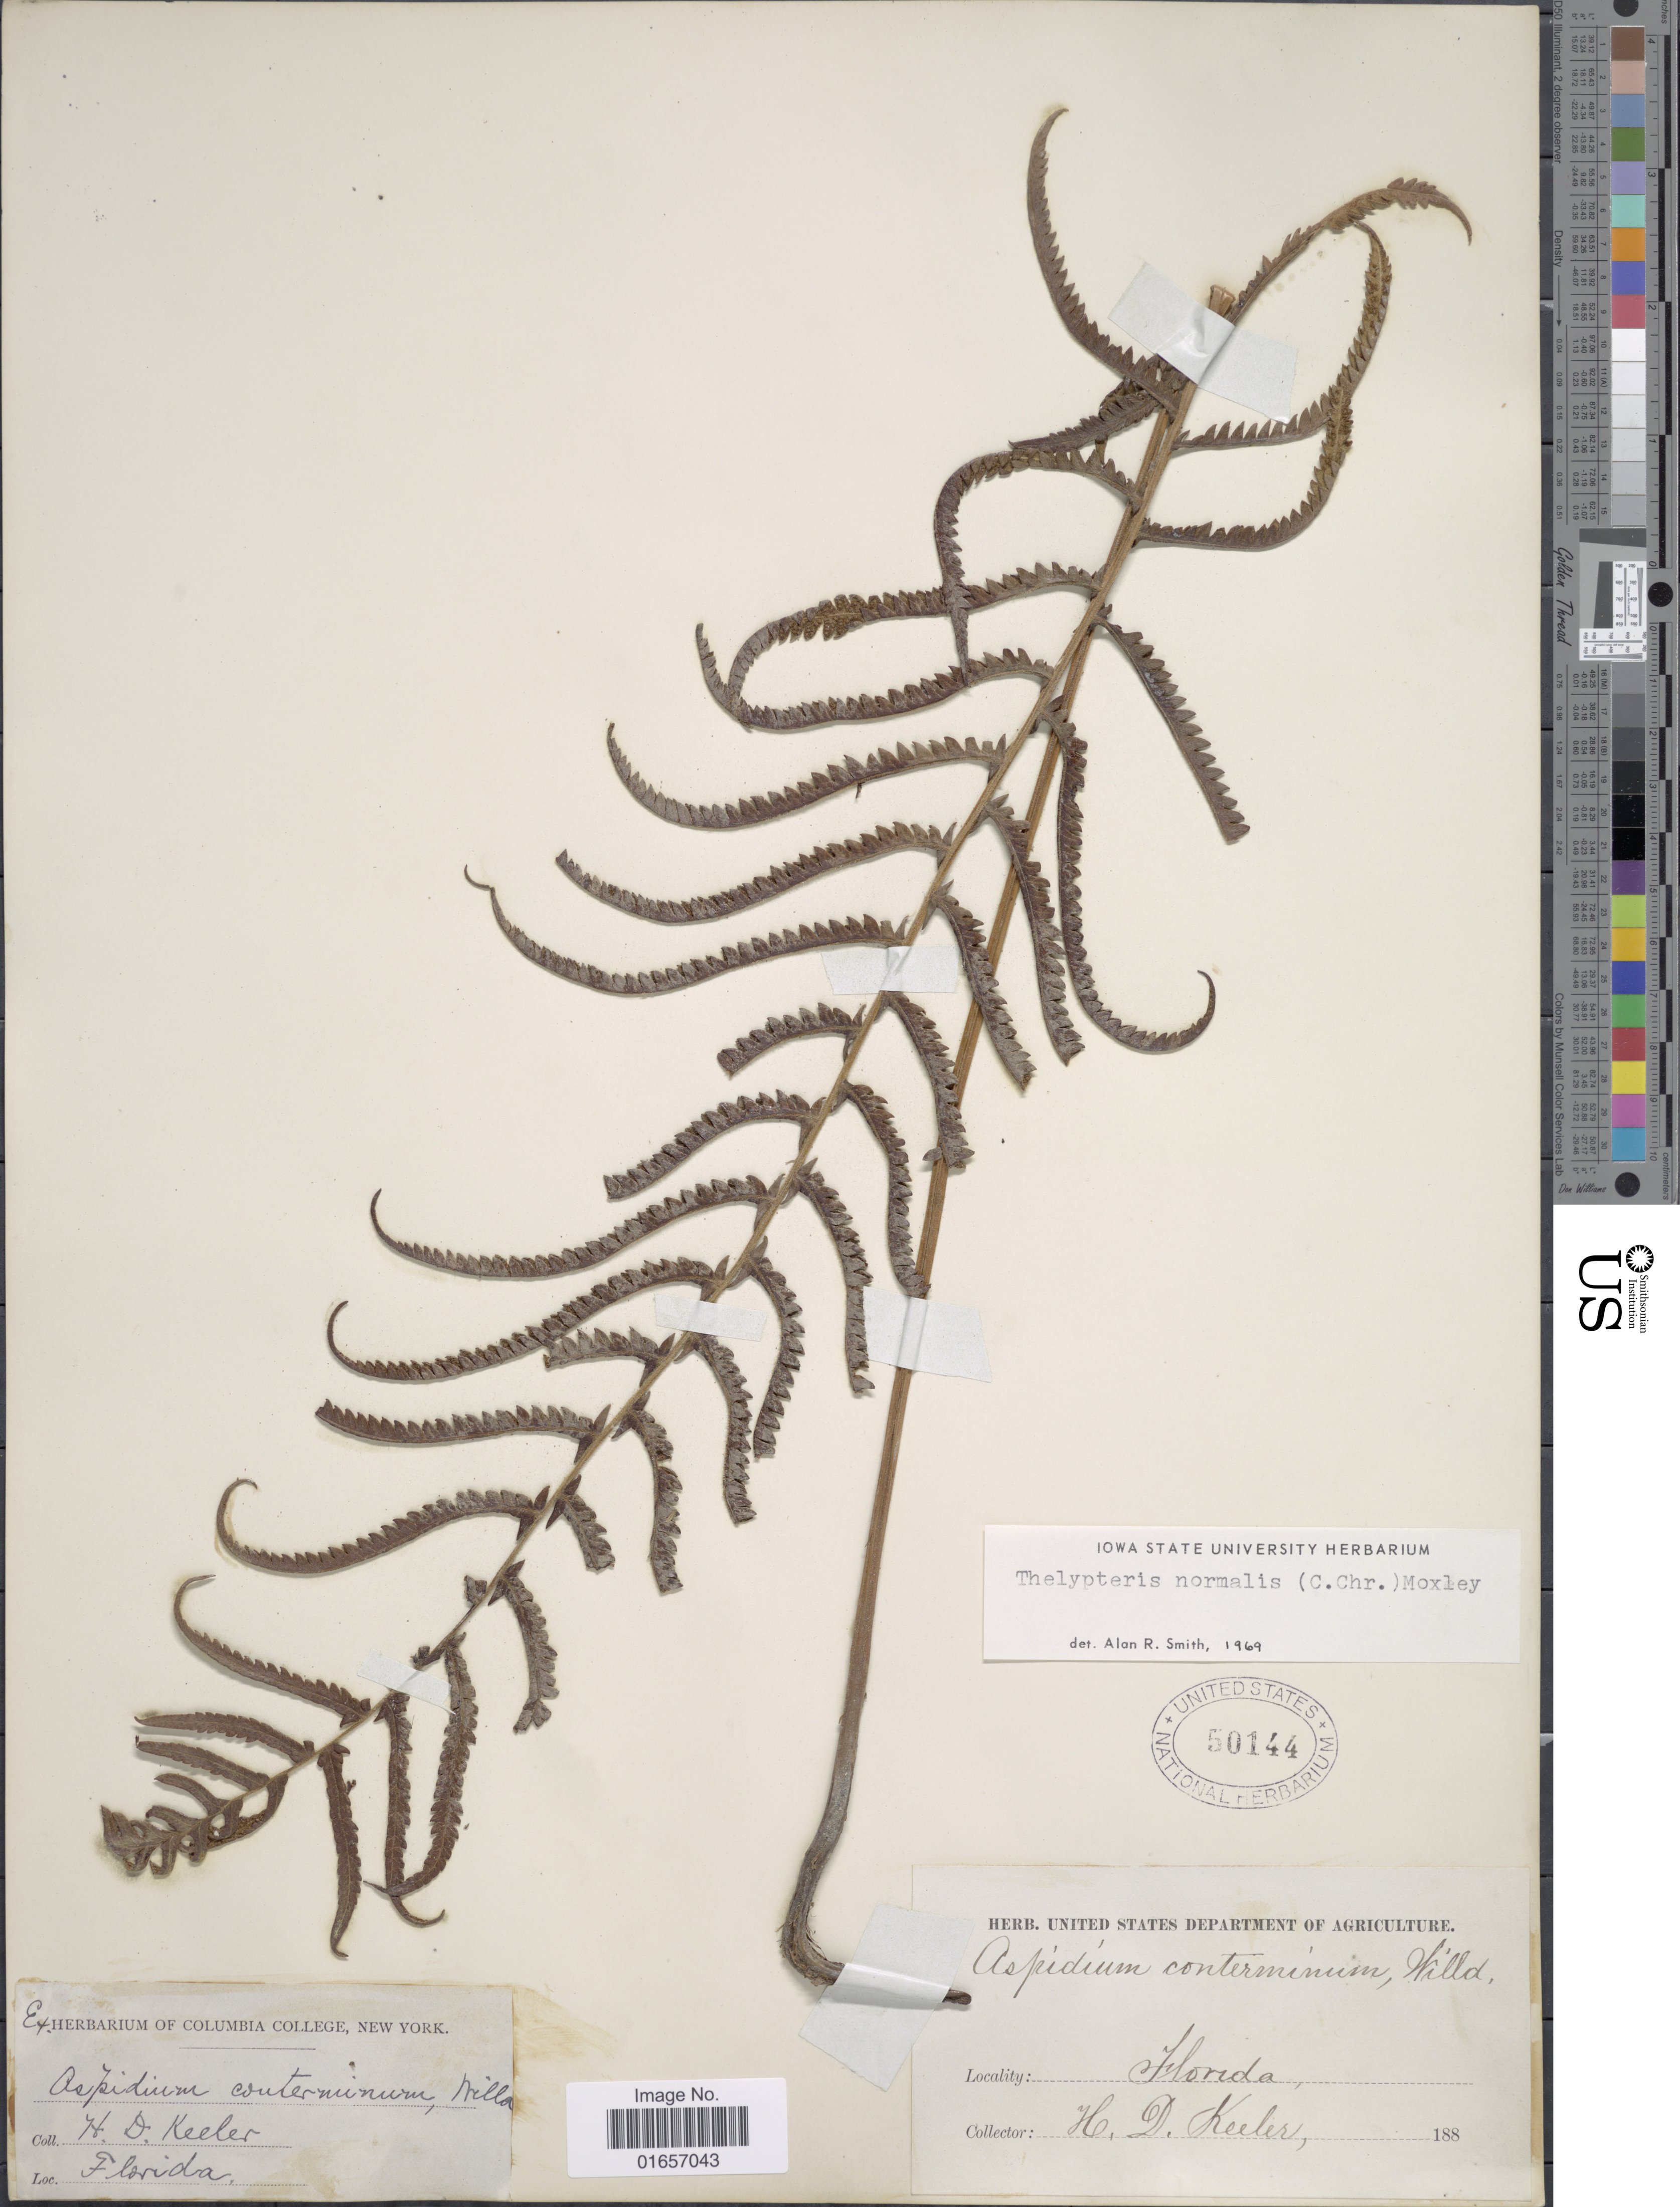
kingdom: Plantae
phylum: Tracheophyta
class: Polypodiopsida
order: Polypodiales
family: Thelypteridaceae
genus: Christella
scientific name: Christella kunthii comb. ined.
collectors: H. Keeler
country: United States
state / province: Florida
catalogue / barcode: US 50144